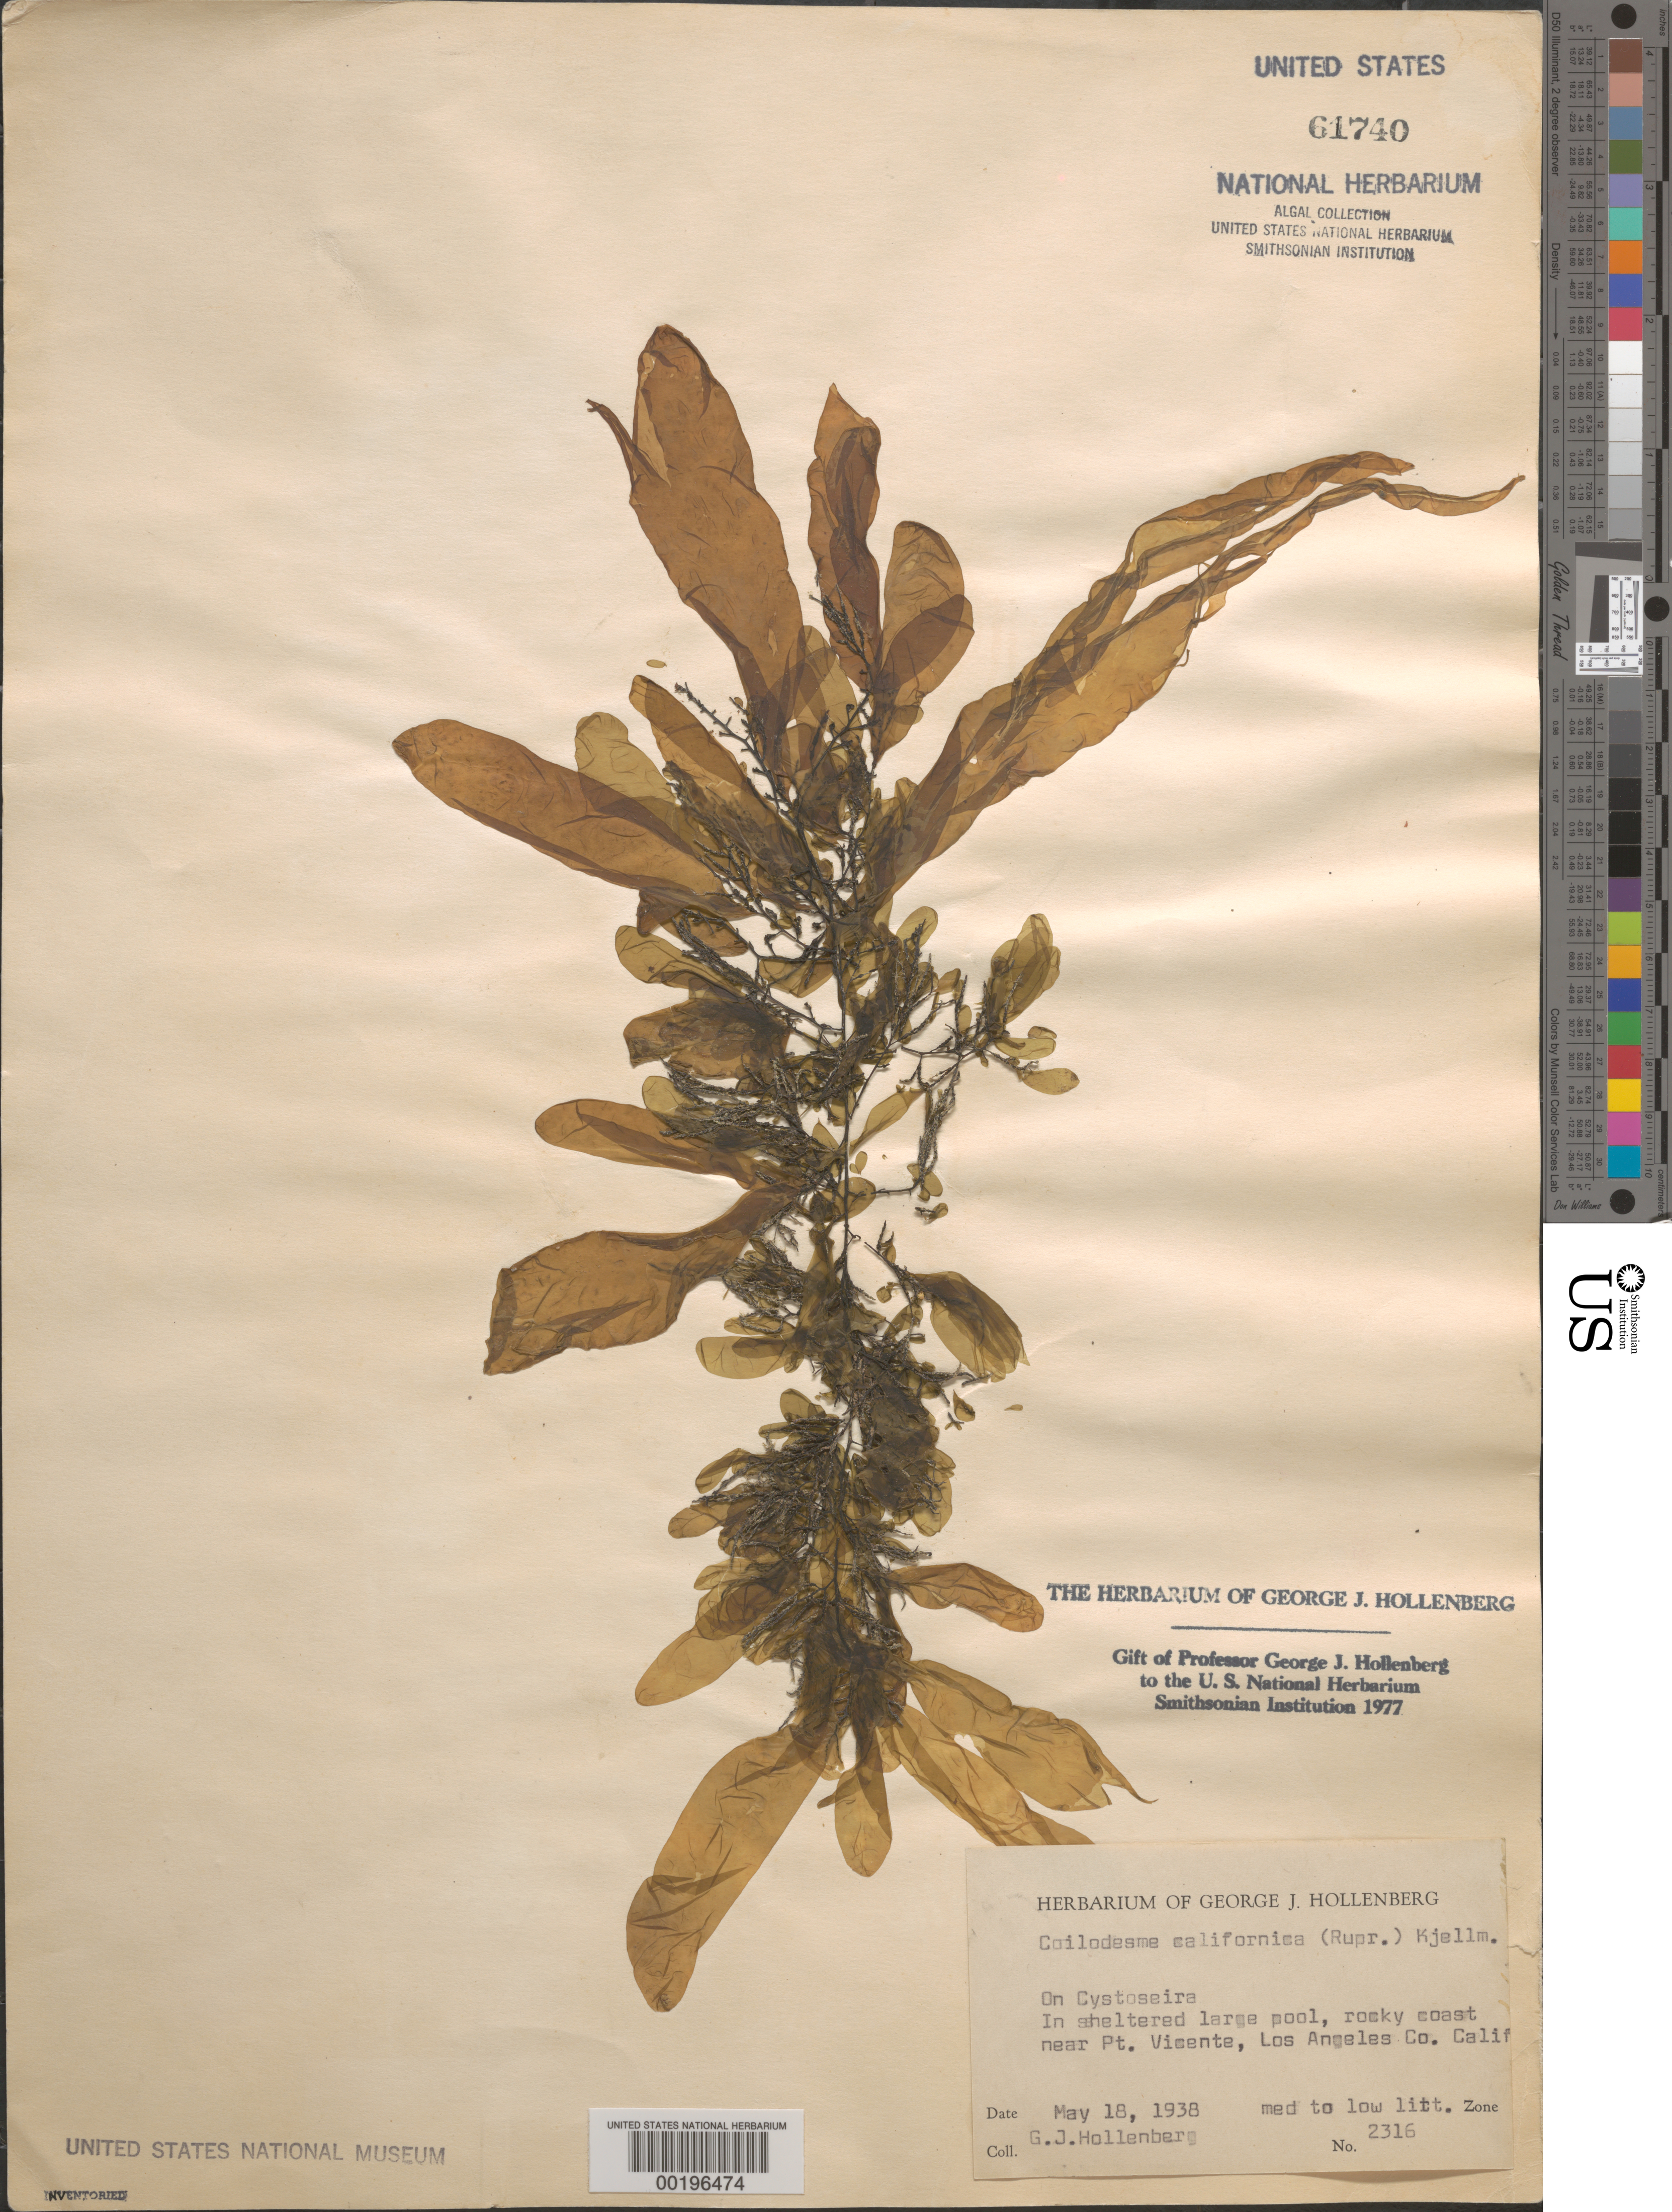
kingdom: Chromista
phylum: Ochrophyta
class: Phaeophyceae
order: Ectocarpales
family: Chordariaceae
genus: Coilodesme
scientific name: Coilodesme californica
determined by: Hollenberg, George J.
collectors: G. Hollenberg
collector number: GJH 2316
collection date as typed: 18 May 1938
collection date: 1938-05-18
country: United States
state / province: California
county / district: Los Angeles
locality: Near Point Vicente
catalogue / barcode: US 61740